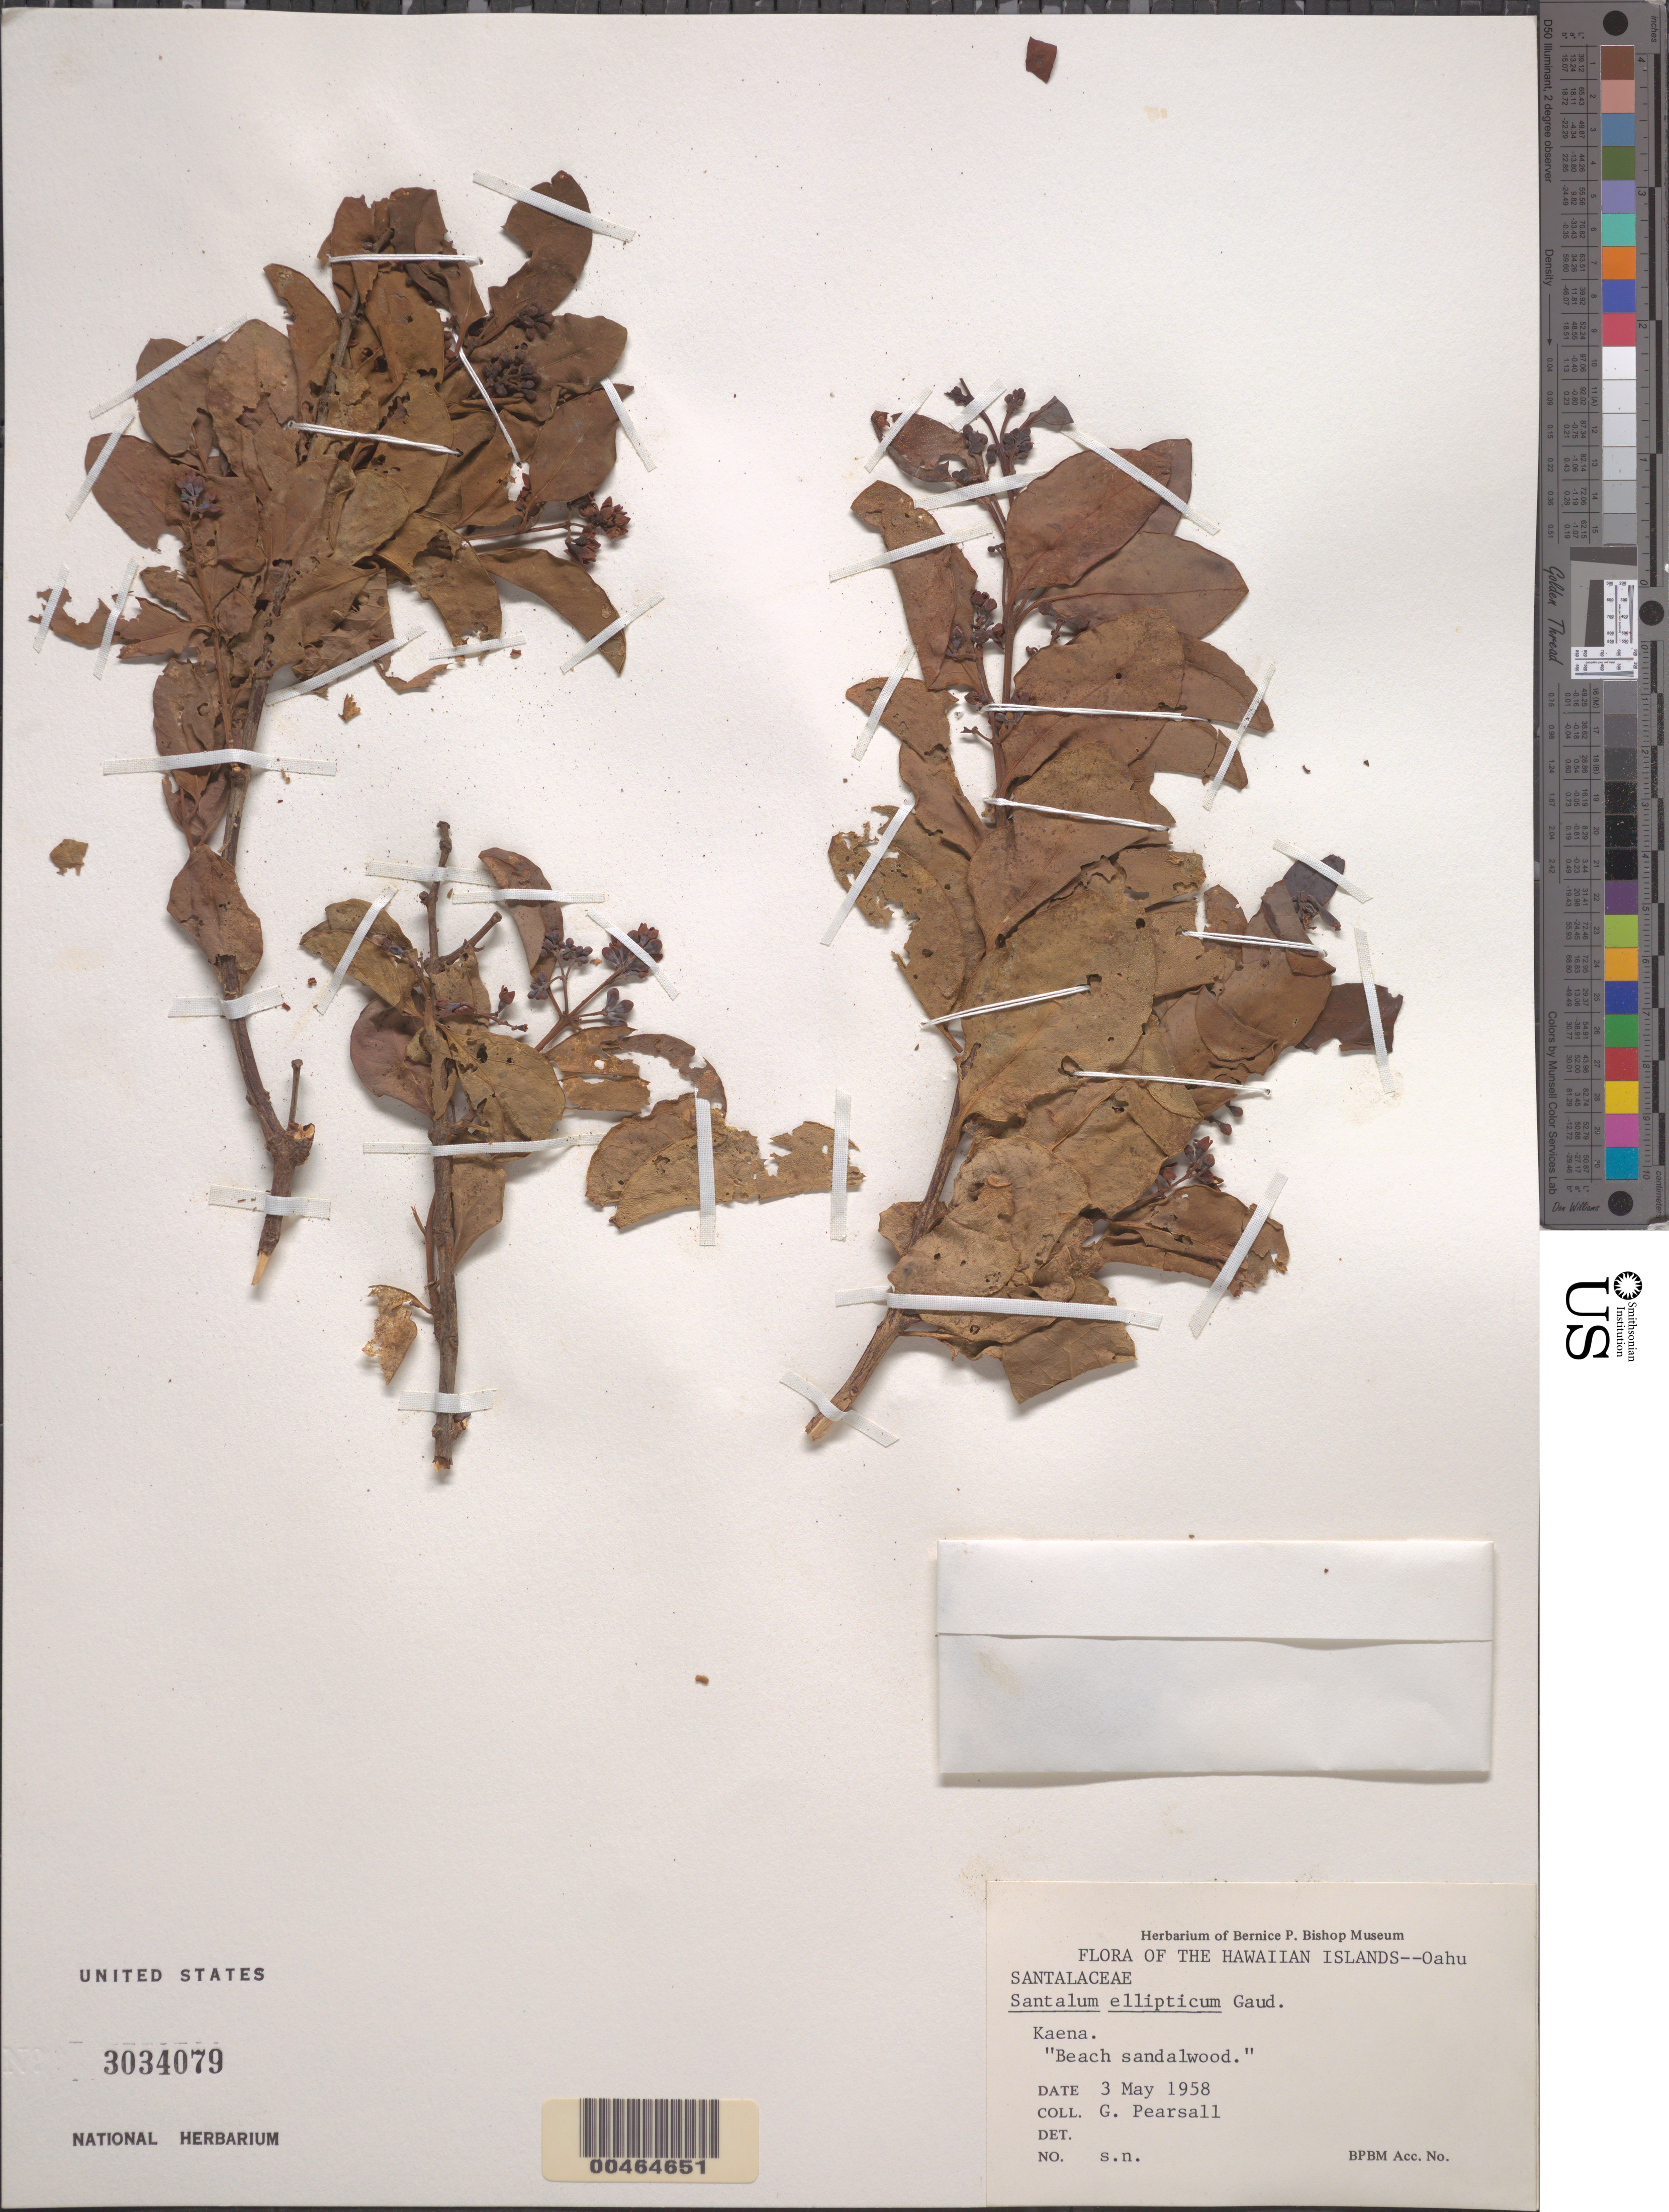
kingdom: Plantae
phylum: Tracheophyta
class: Magnoliopsida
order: Santalales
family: Santalaceae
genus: Santalum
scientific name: Santalum ellipticum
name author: Gaudich.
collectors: G. Pearsall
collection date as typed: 3 May 1958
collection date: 1958-05-03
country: United States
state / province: Hawaii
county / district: Honolulu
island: Oahu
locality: Kaena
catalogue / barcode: US 3034079